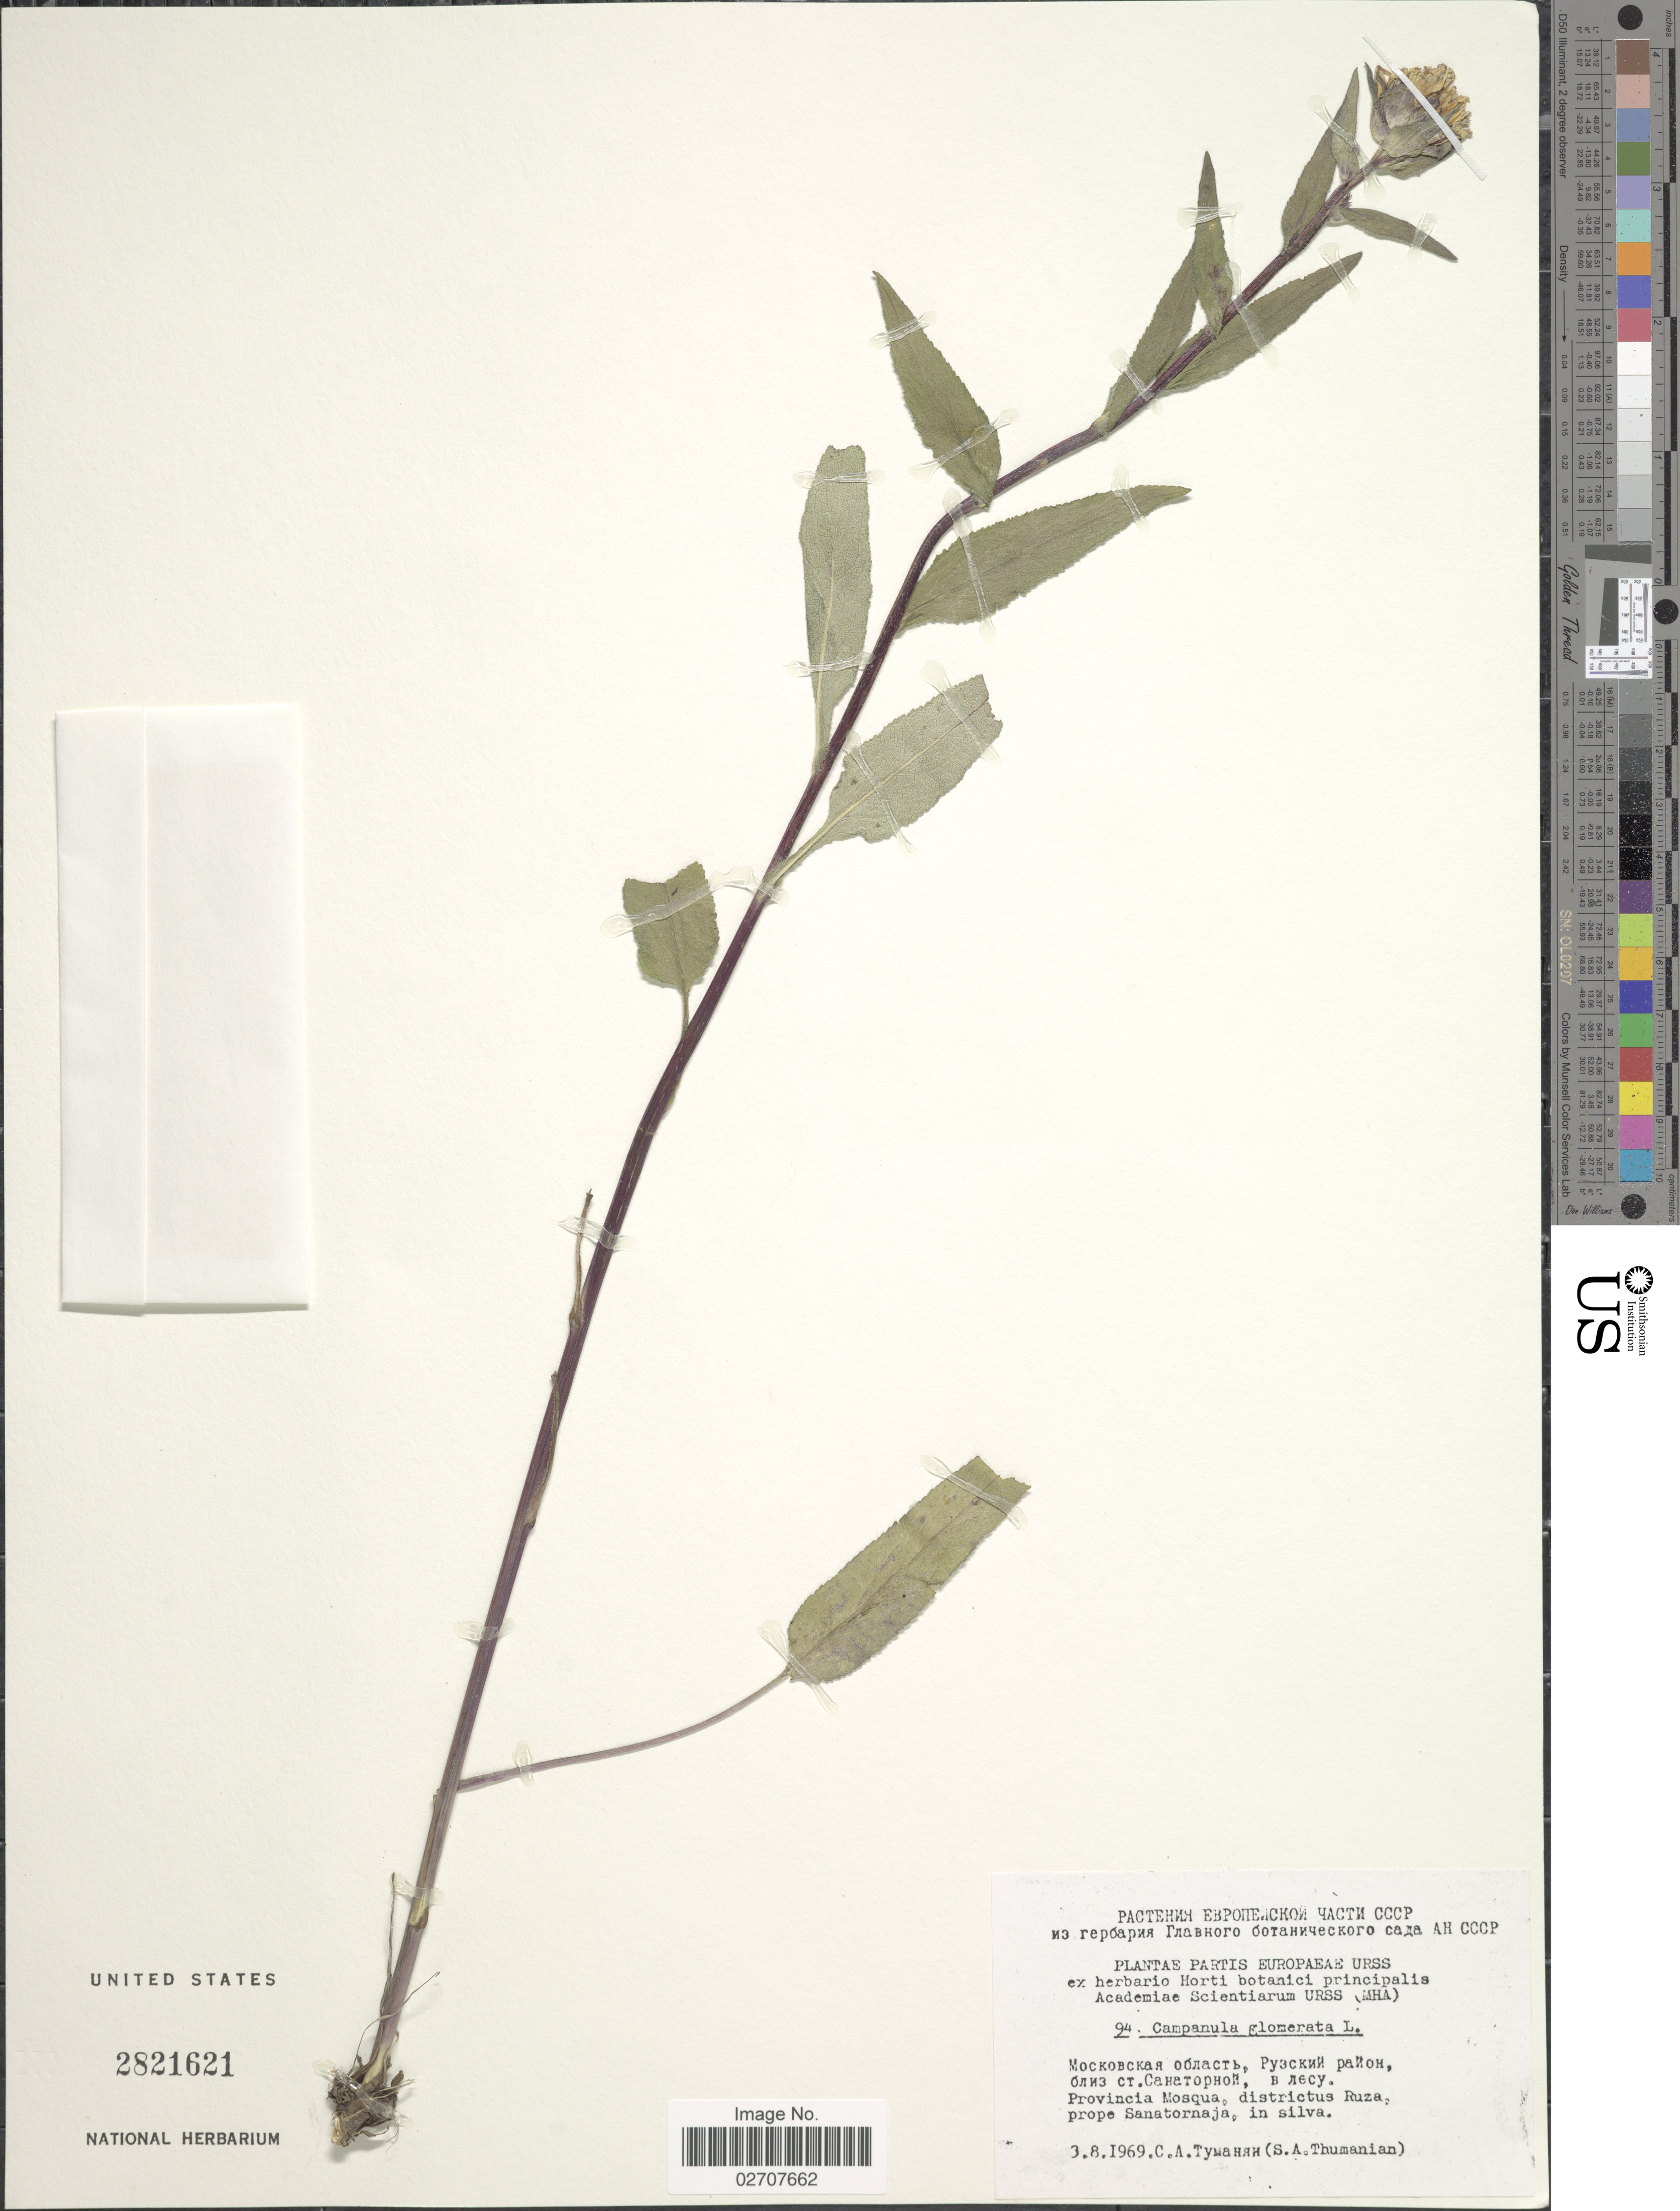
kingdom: Plantae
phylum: Tracheophyta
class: Magnoliopsida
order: Asterales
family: Campanulaceae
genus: Campanula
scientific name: Campanula glomerata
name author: L.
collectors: S. Thumanian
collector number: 94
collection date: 1969-08-03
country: Russian Federation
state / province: Moscow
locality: Partis Europaeae URSS. Provincia Mosqua, districtus Ruza, prope Sanatornaja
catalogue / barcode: US 2821621